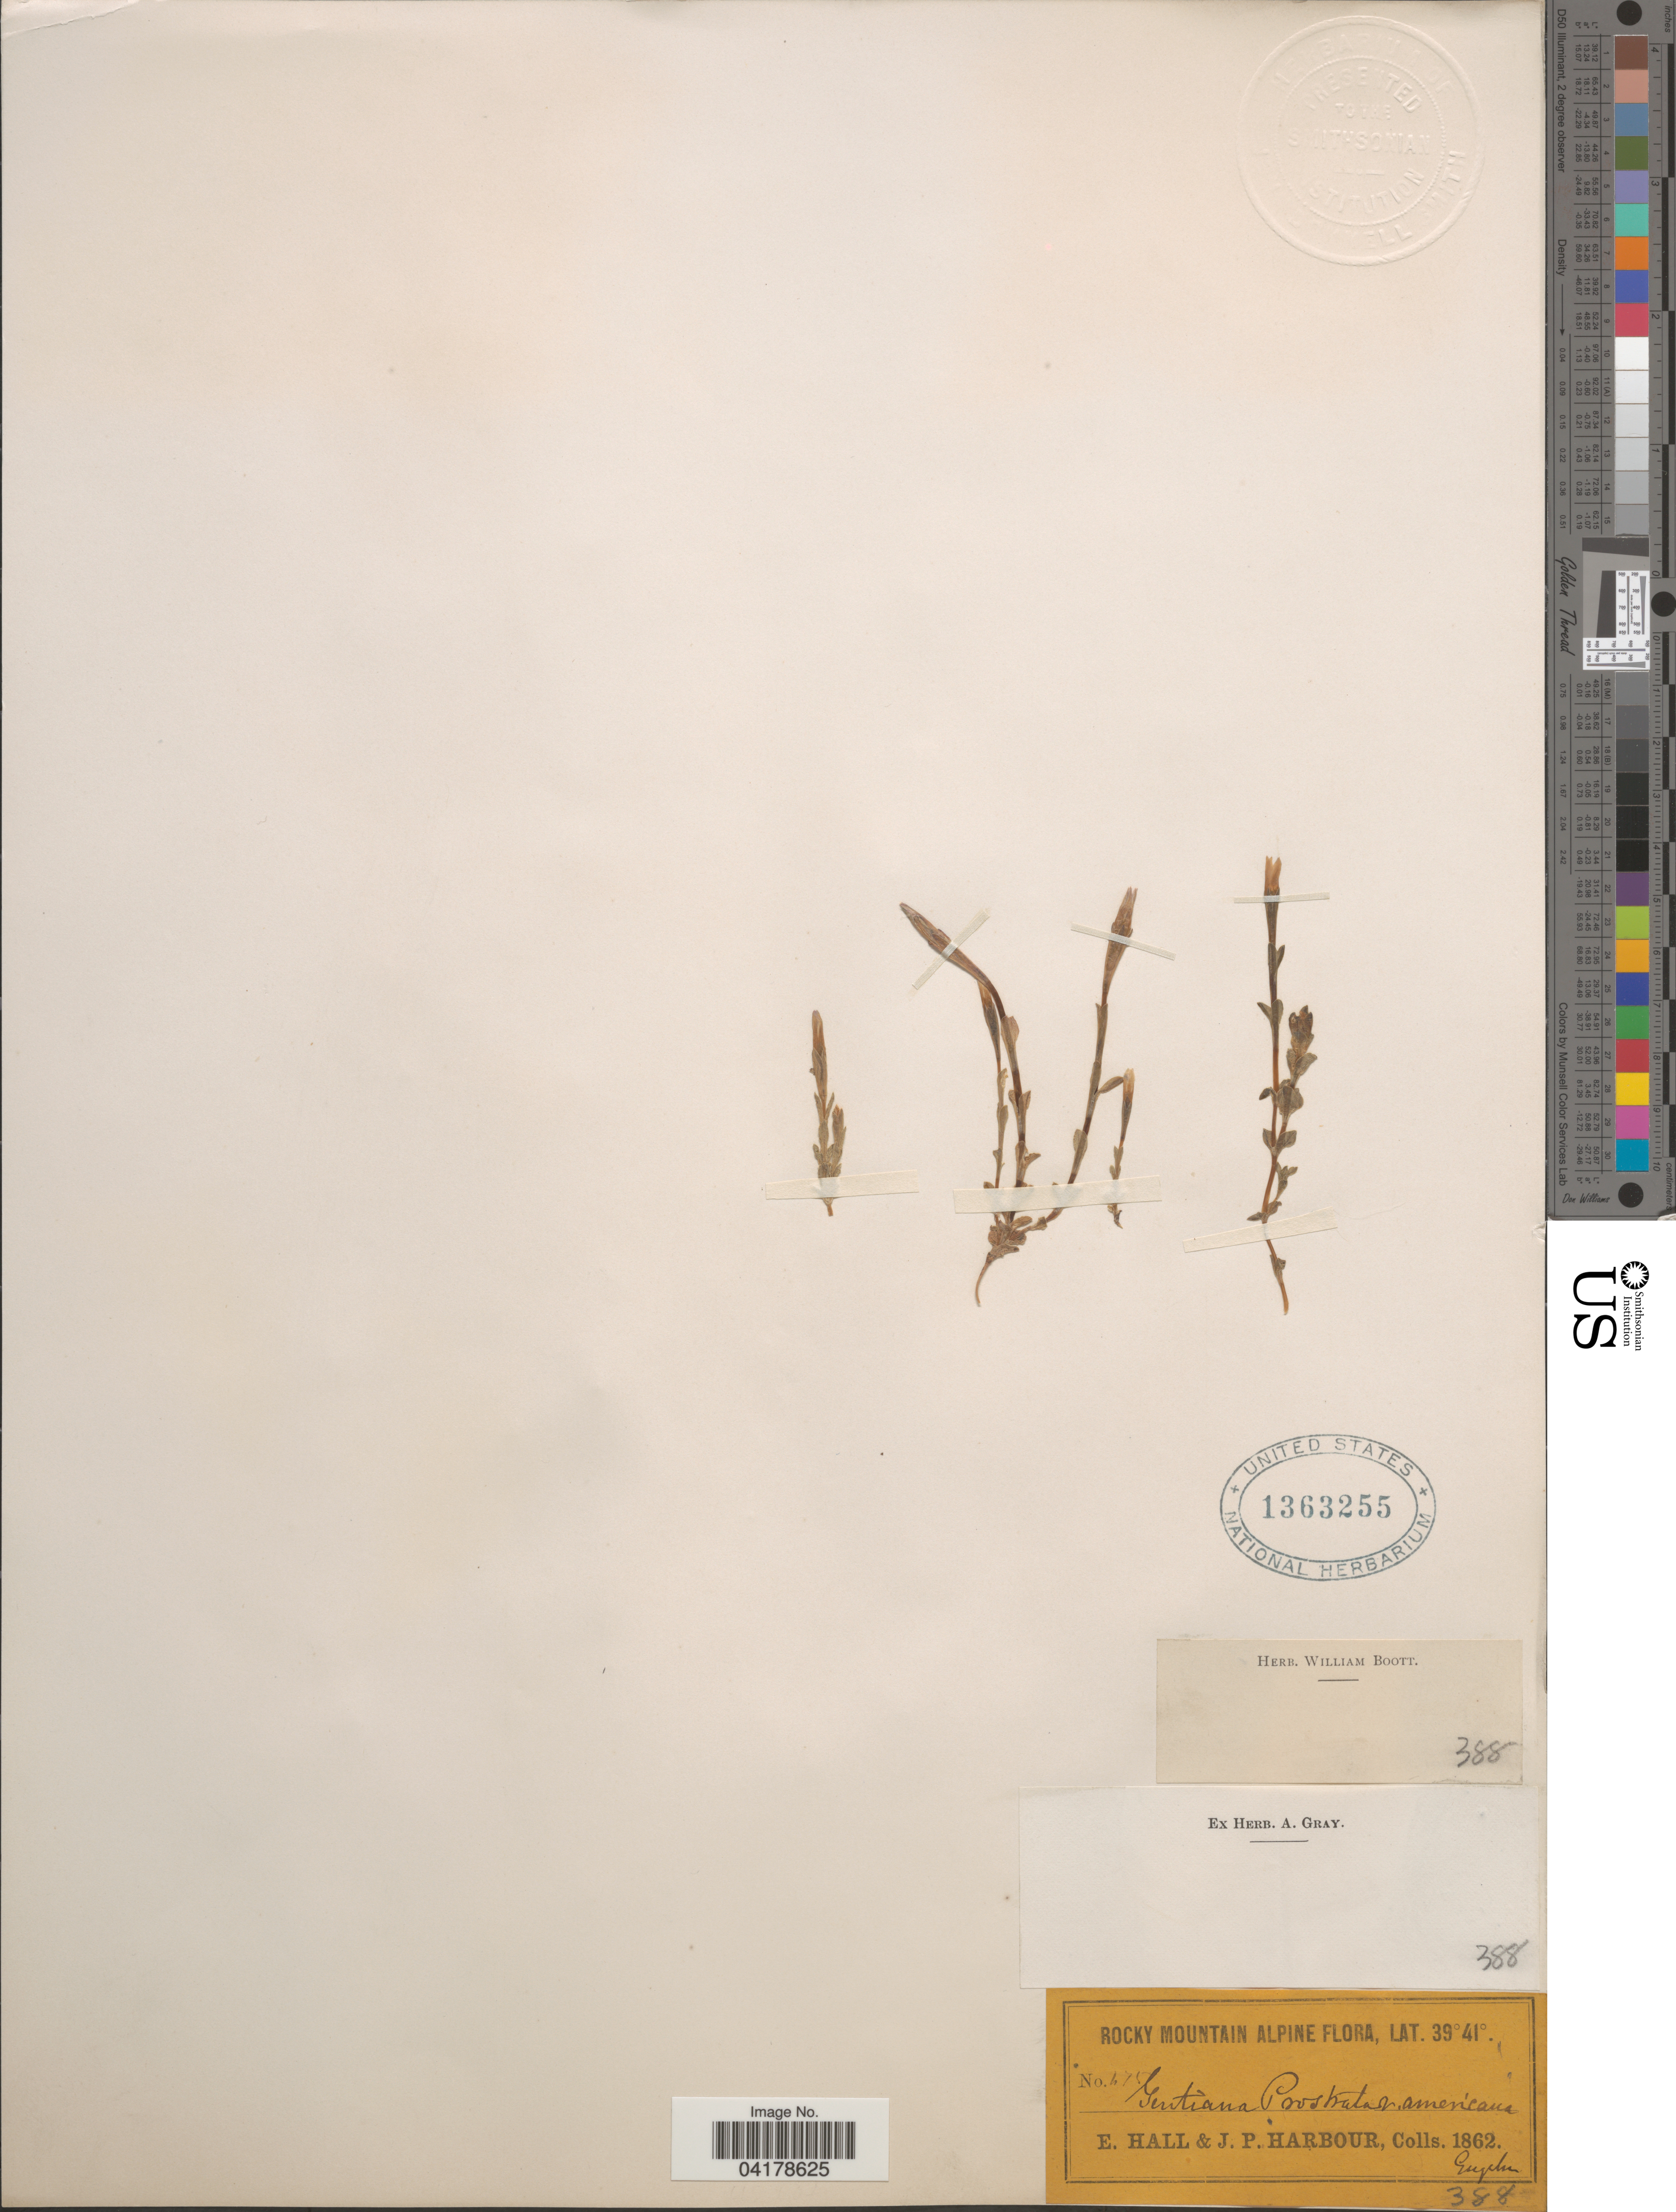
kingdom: Plantae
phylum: Tracheophyta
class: Magnoliopsida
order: Gentianales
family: Gentianaceae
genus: Gentiana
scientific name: Gentiana prostrata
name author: Haenke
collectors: E. Hall & J. Harbour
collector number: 475*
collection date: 1862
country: United States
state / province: Colorado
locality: Rocky Mountain Alpine.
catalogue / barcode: US 1363255